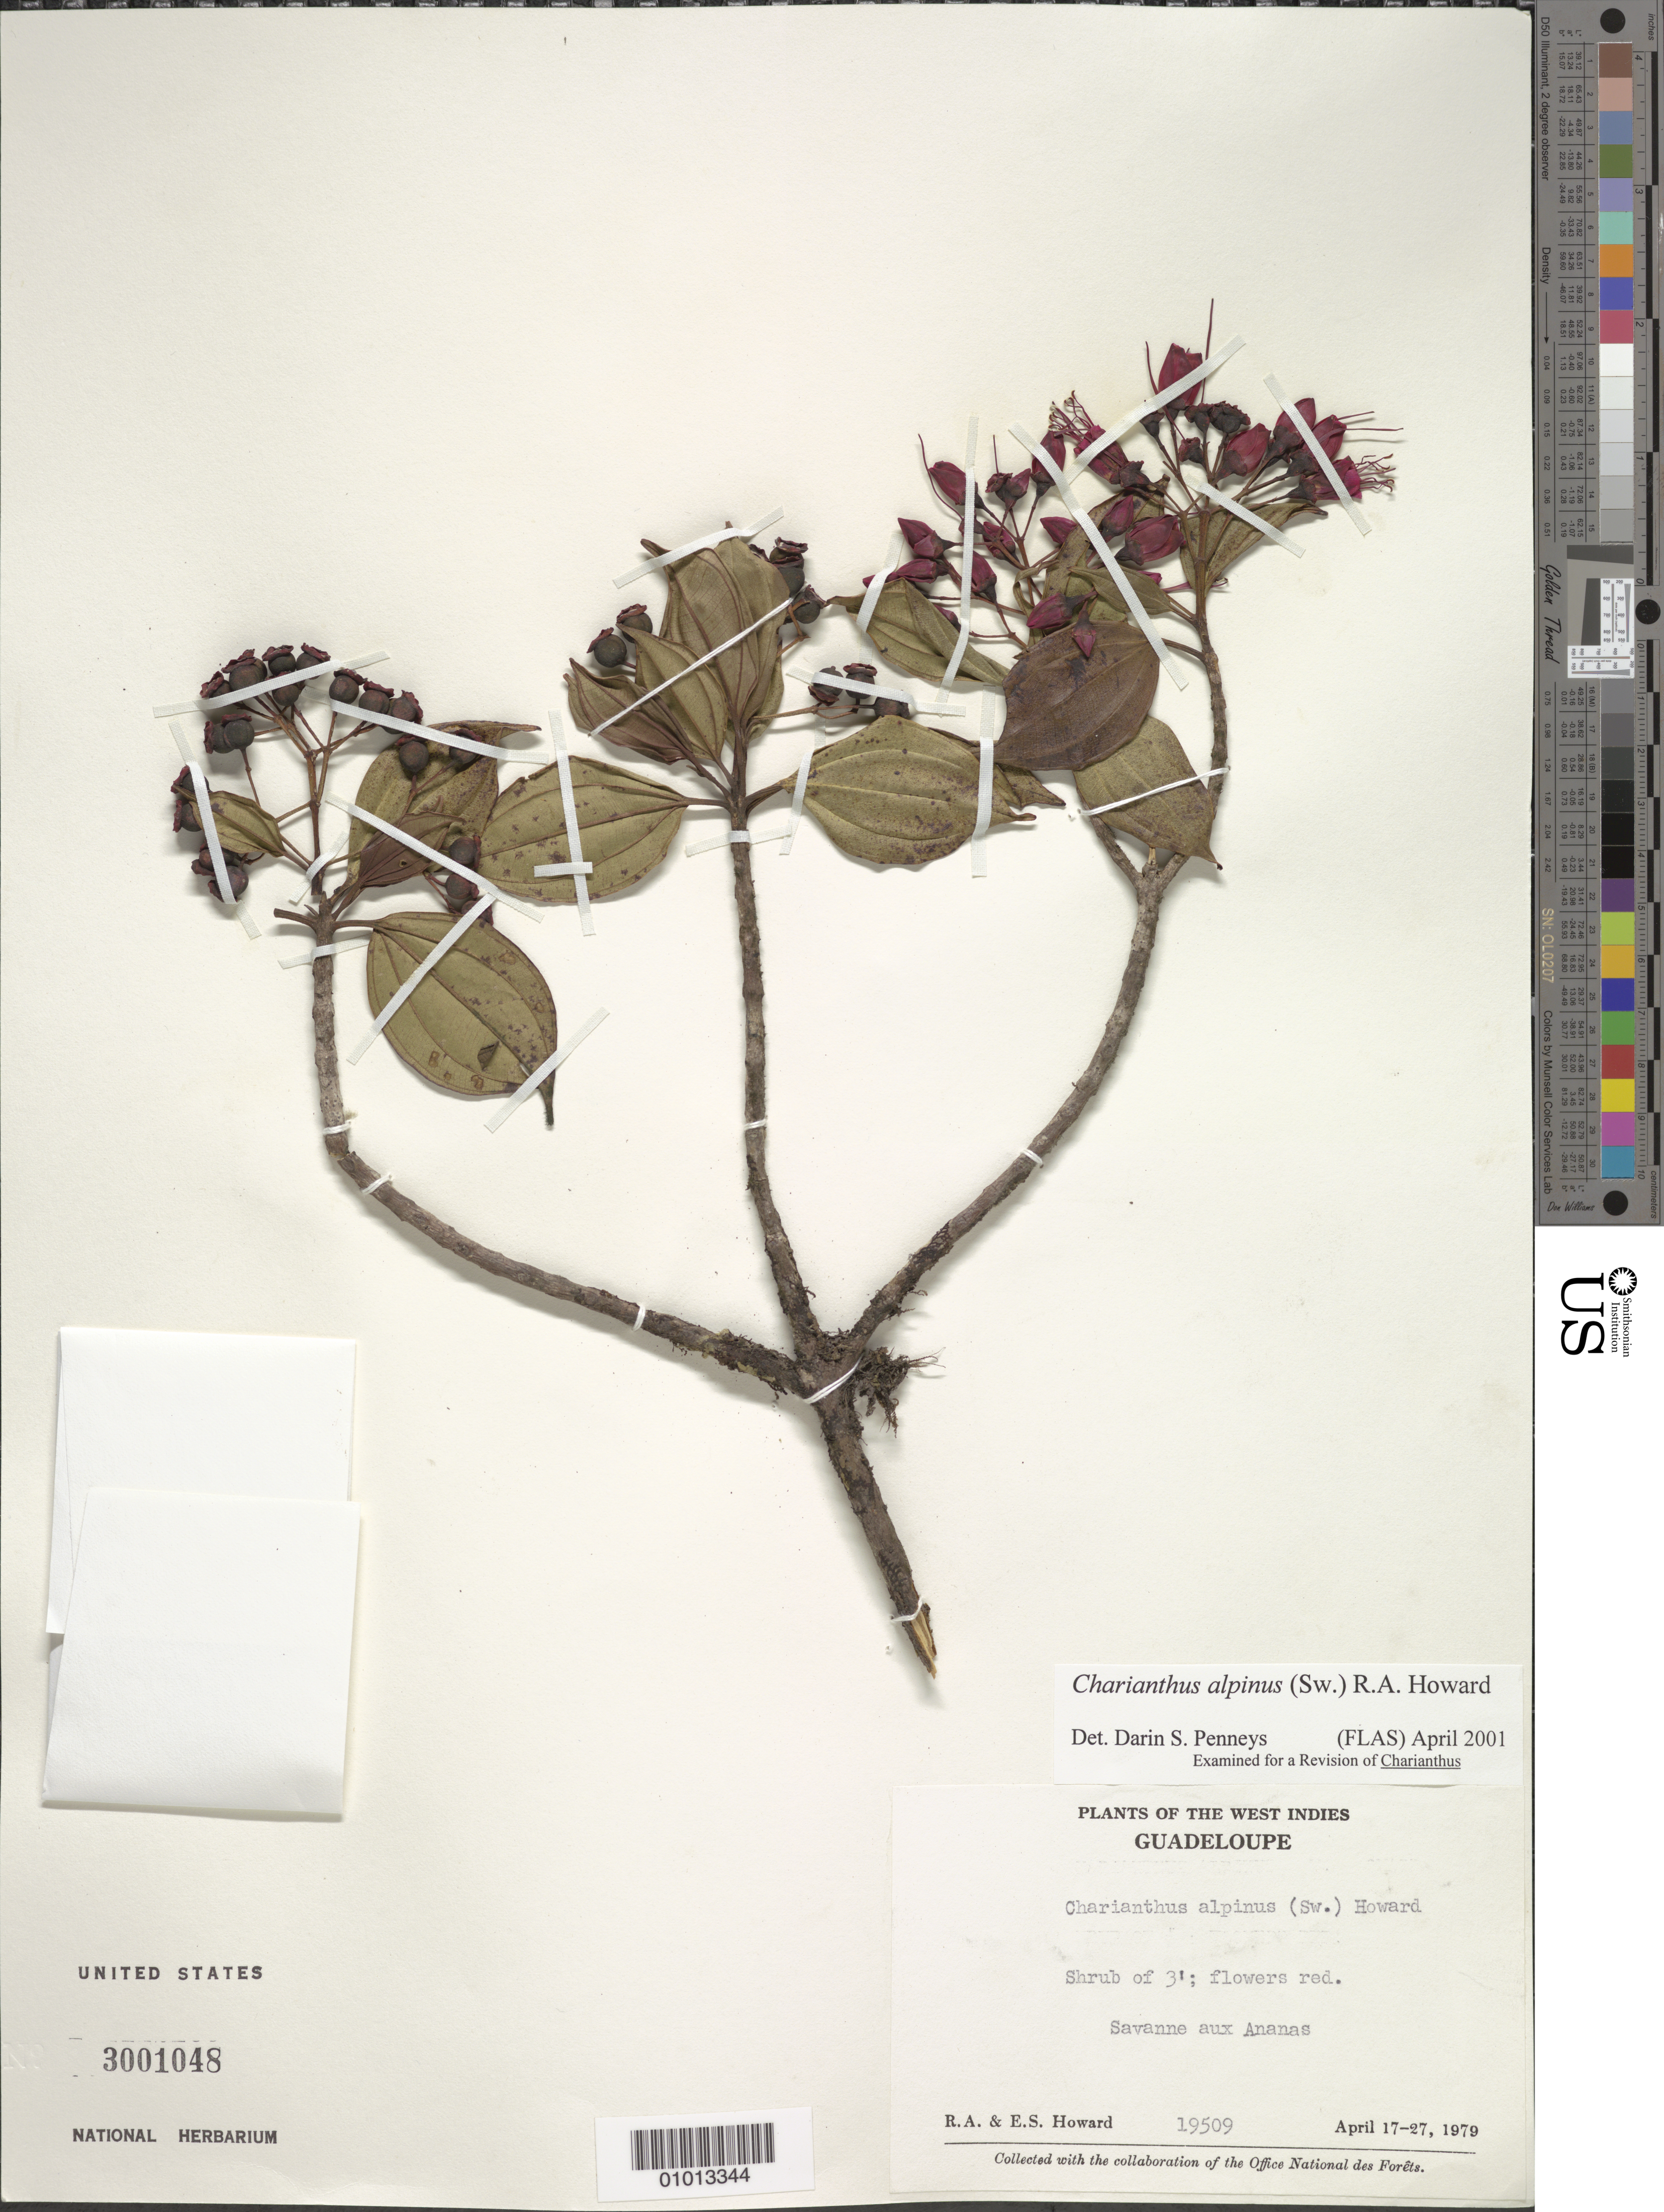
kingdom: Plantae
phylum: Tracheophyta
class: Magnoliopsida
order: Myrtales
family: Melastomataceae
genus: Charianthus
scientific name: Charianthus alpinus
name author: (Sw.) R.A. Howard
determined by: Penneys, D. S.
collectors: R. A. Howard & E. S. Howard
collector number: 19509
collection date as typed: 17 Apr 1979 to 27 Apr 1979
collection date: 1979-04-17/1979-04-27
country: Guadeloupe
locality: Savanne aux Ananas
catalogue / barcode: US 3001048